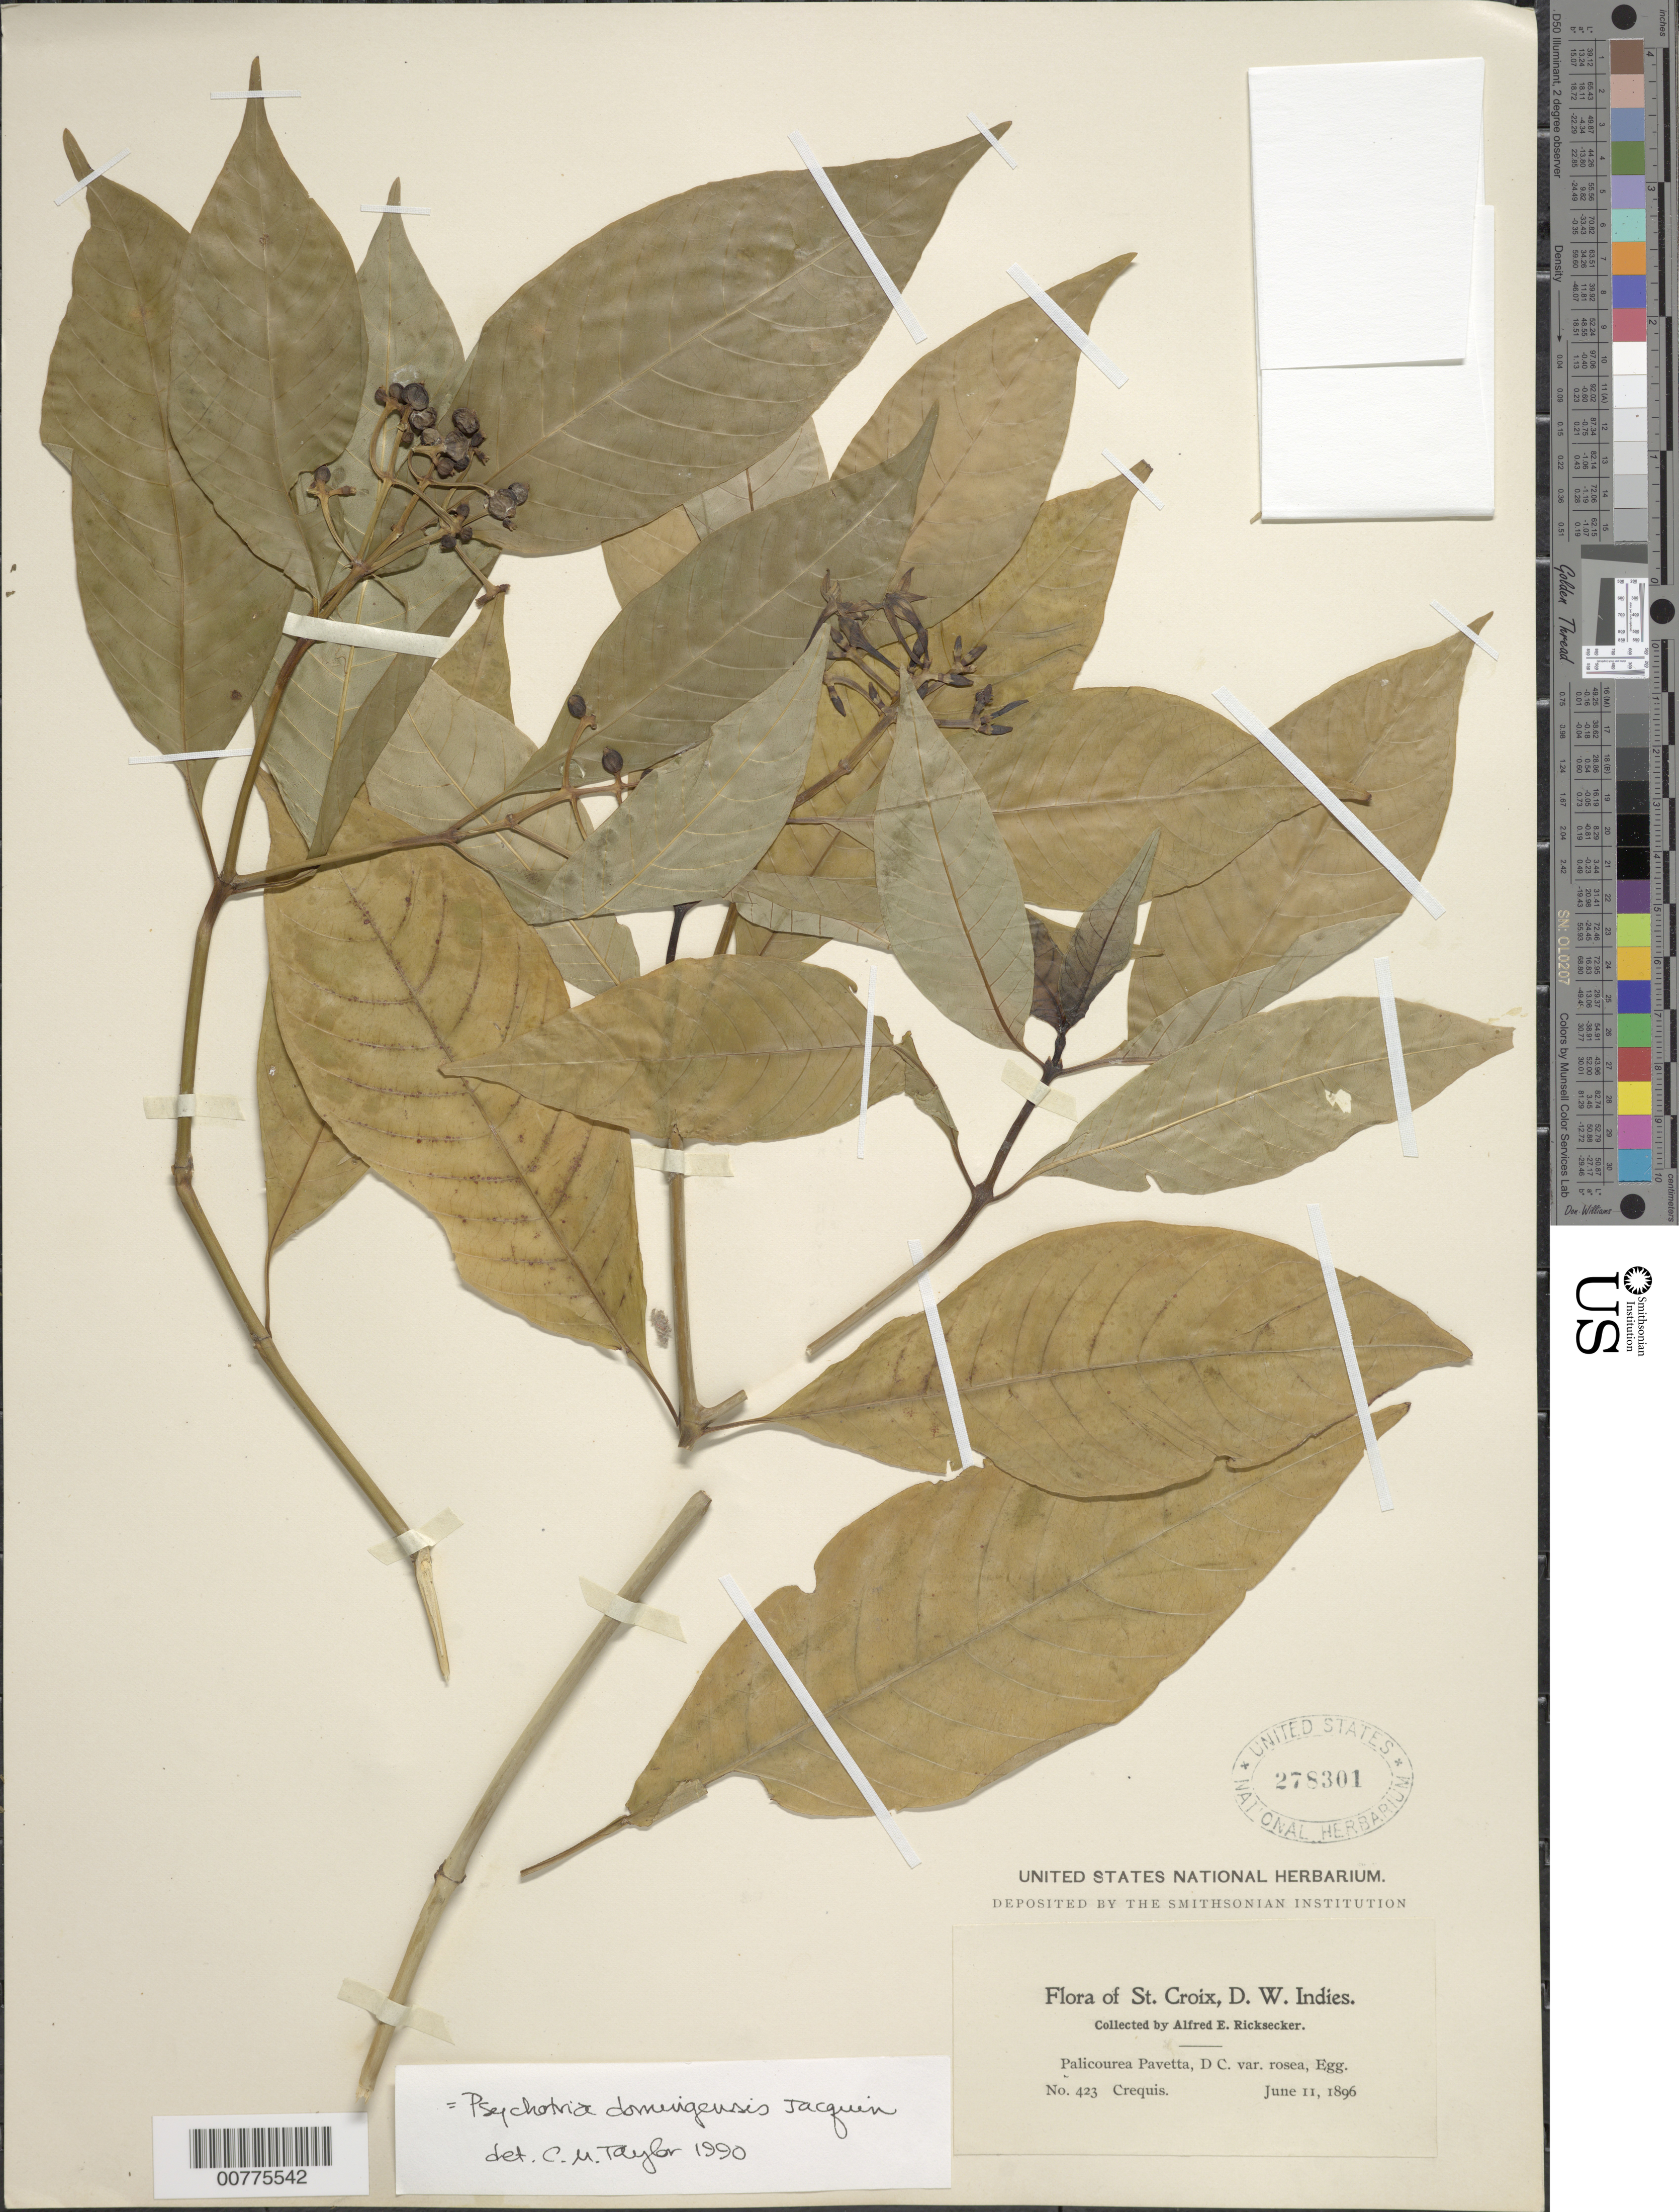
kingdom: Plantae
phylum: Tracheophyta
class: Magnoliopsida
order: Gentianales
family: Rubiaceae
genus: Psychotria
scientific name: Psychotria domingensis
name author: Jacq.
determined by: Taylor, Charlotte M.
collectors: A. E. Ricksecker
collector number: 423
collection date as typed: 11 Jun 1896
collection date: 1896-06-11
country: U.S. Virgin Islands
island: St. Croix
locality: Crequis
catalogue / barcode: US 278301